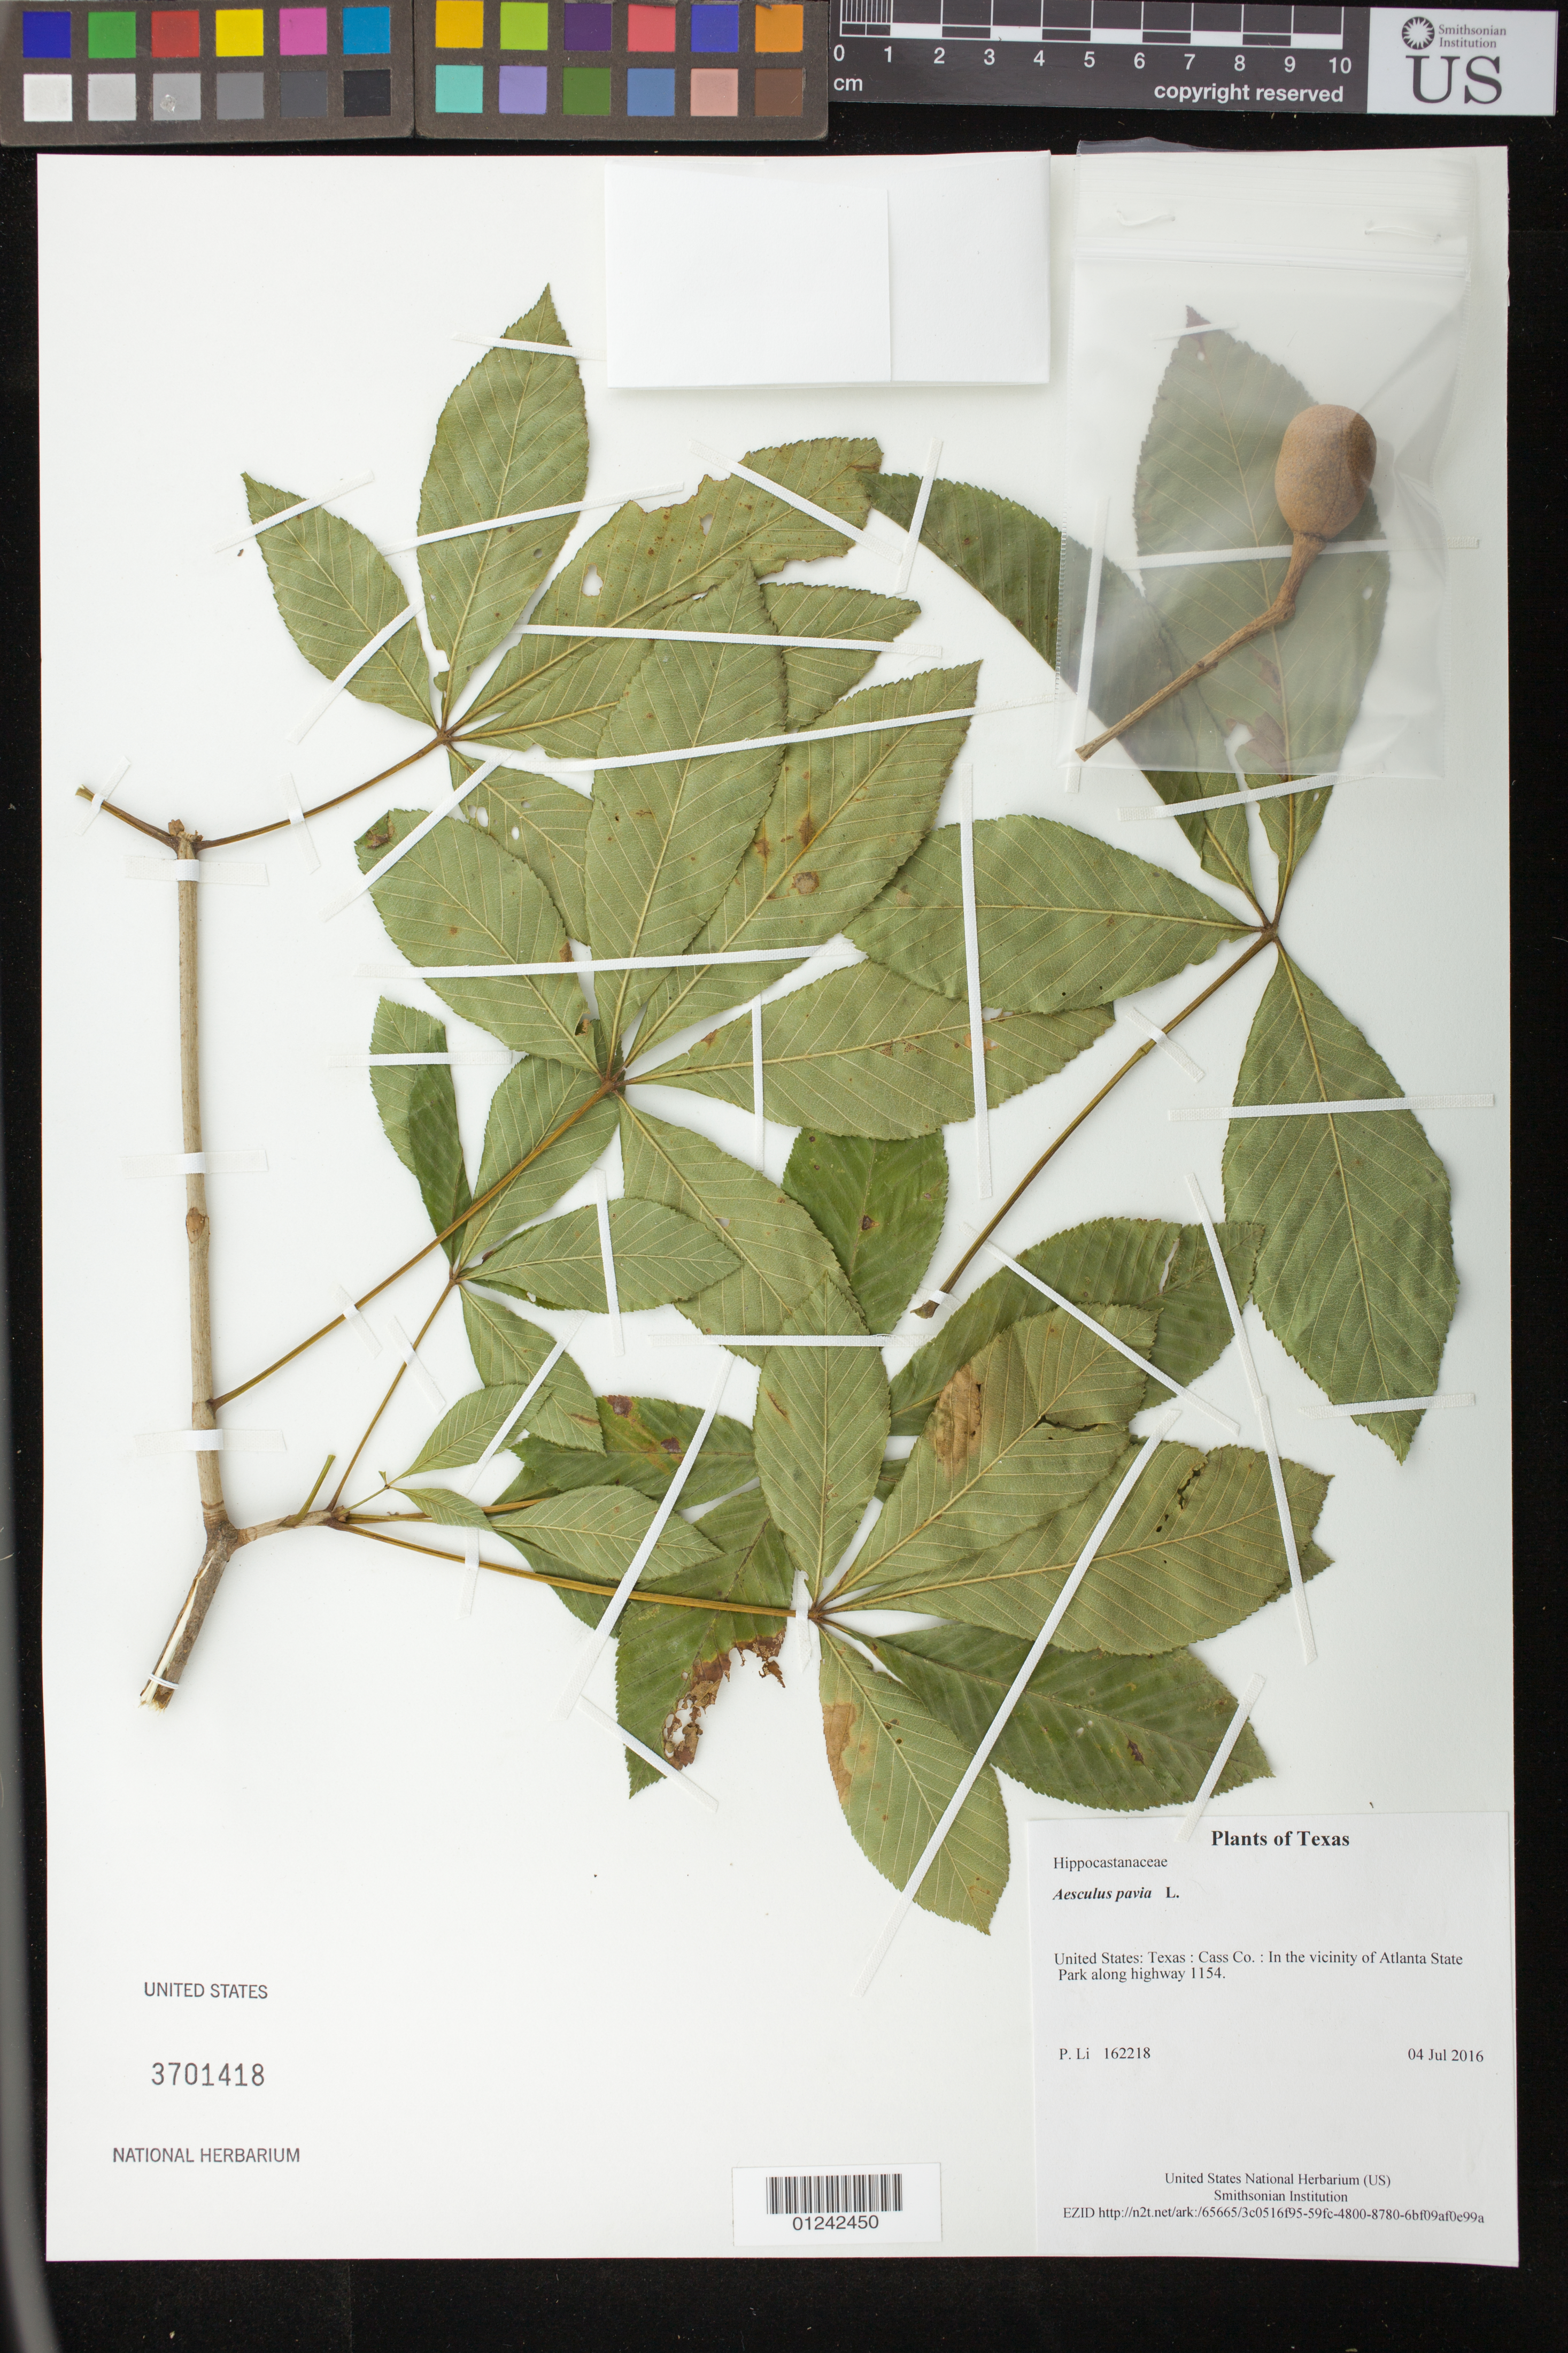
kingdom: Plantae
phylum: Tracheophyta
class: Magnoliopsida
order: Sapindales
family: Sapindaceae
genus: Aesculus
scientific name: Aesculus pavia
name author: L.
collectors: P. Li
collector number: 162218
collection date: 2016-07-04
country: United States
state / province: Texas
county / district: Cass Co.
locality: In the vicinity of Atlanta State Park along highway 1154.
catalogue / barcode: US 3701418